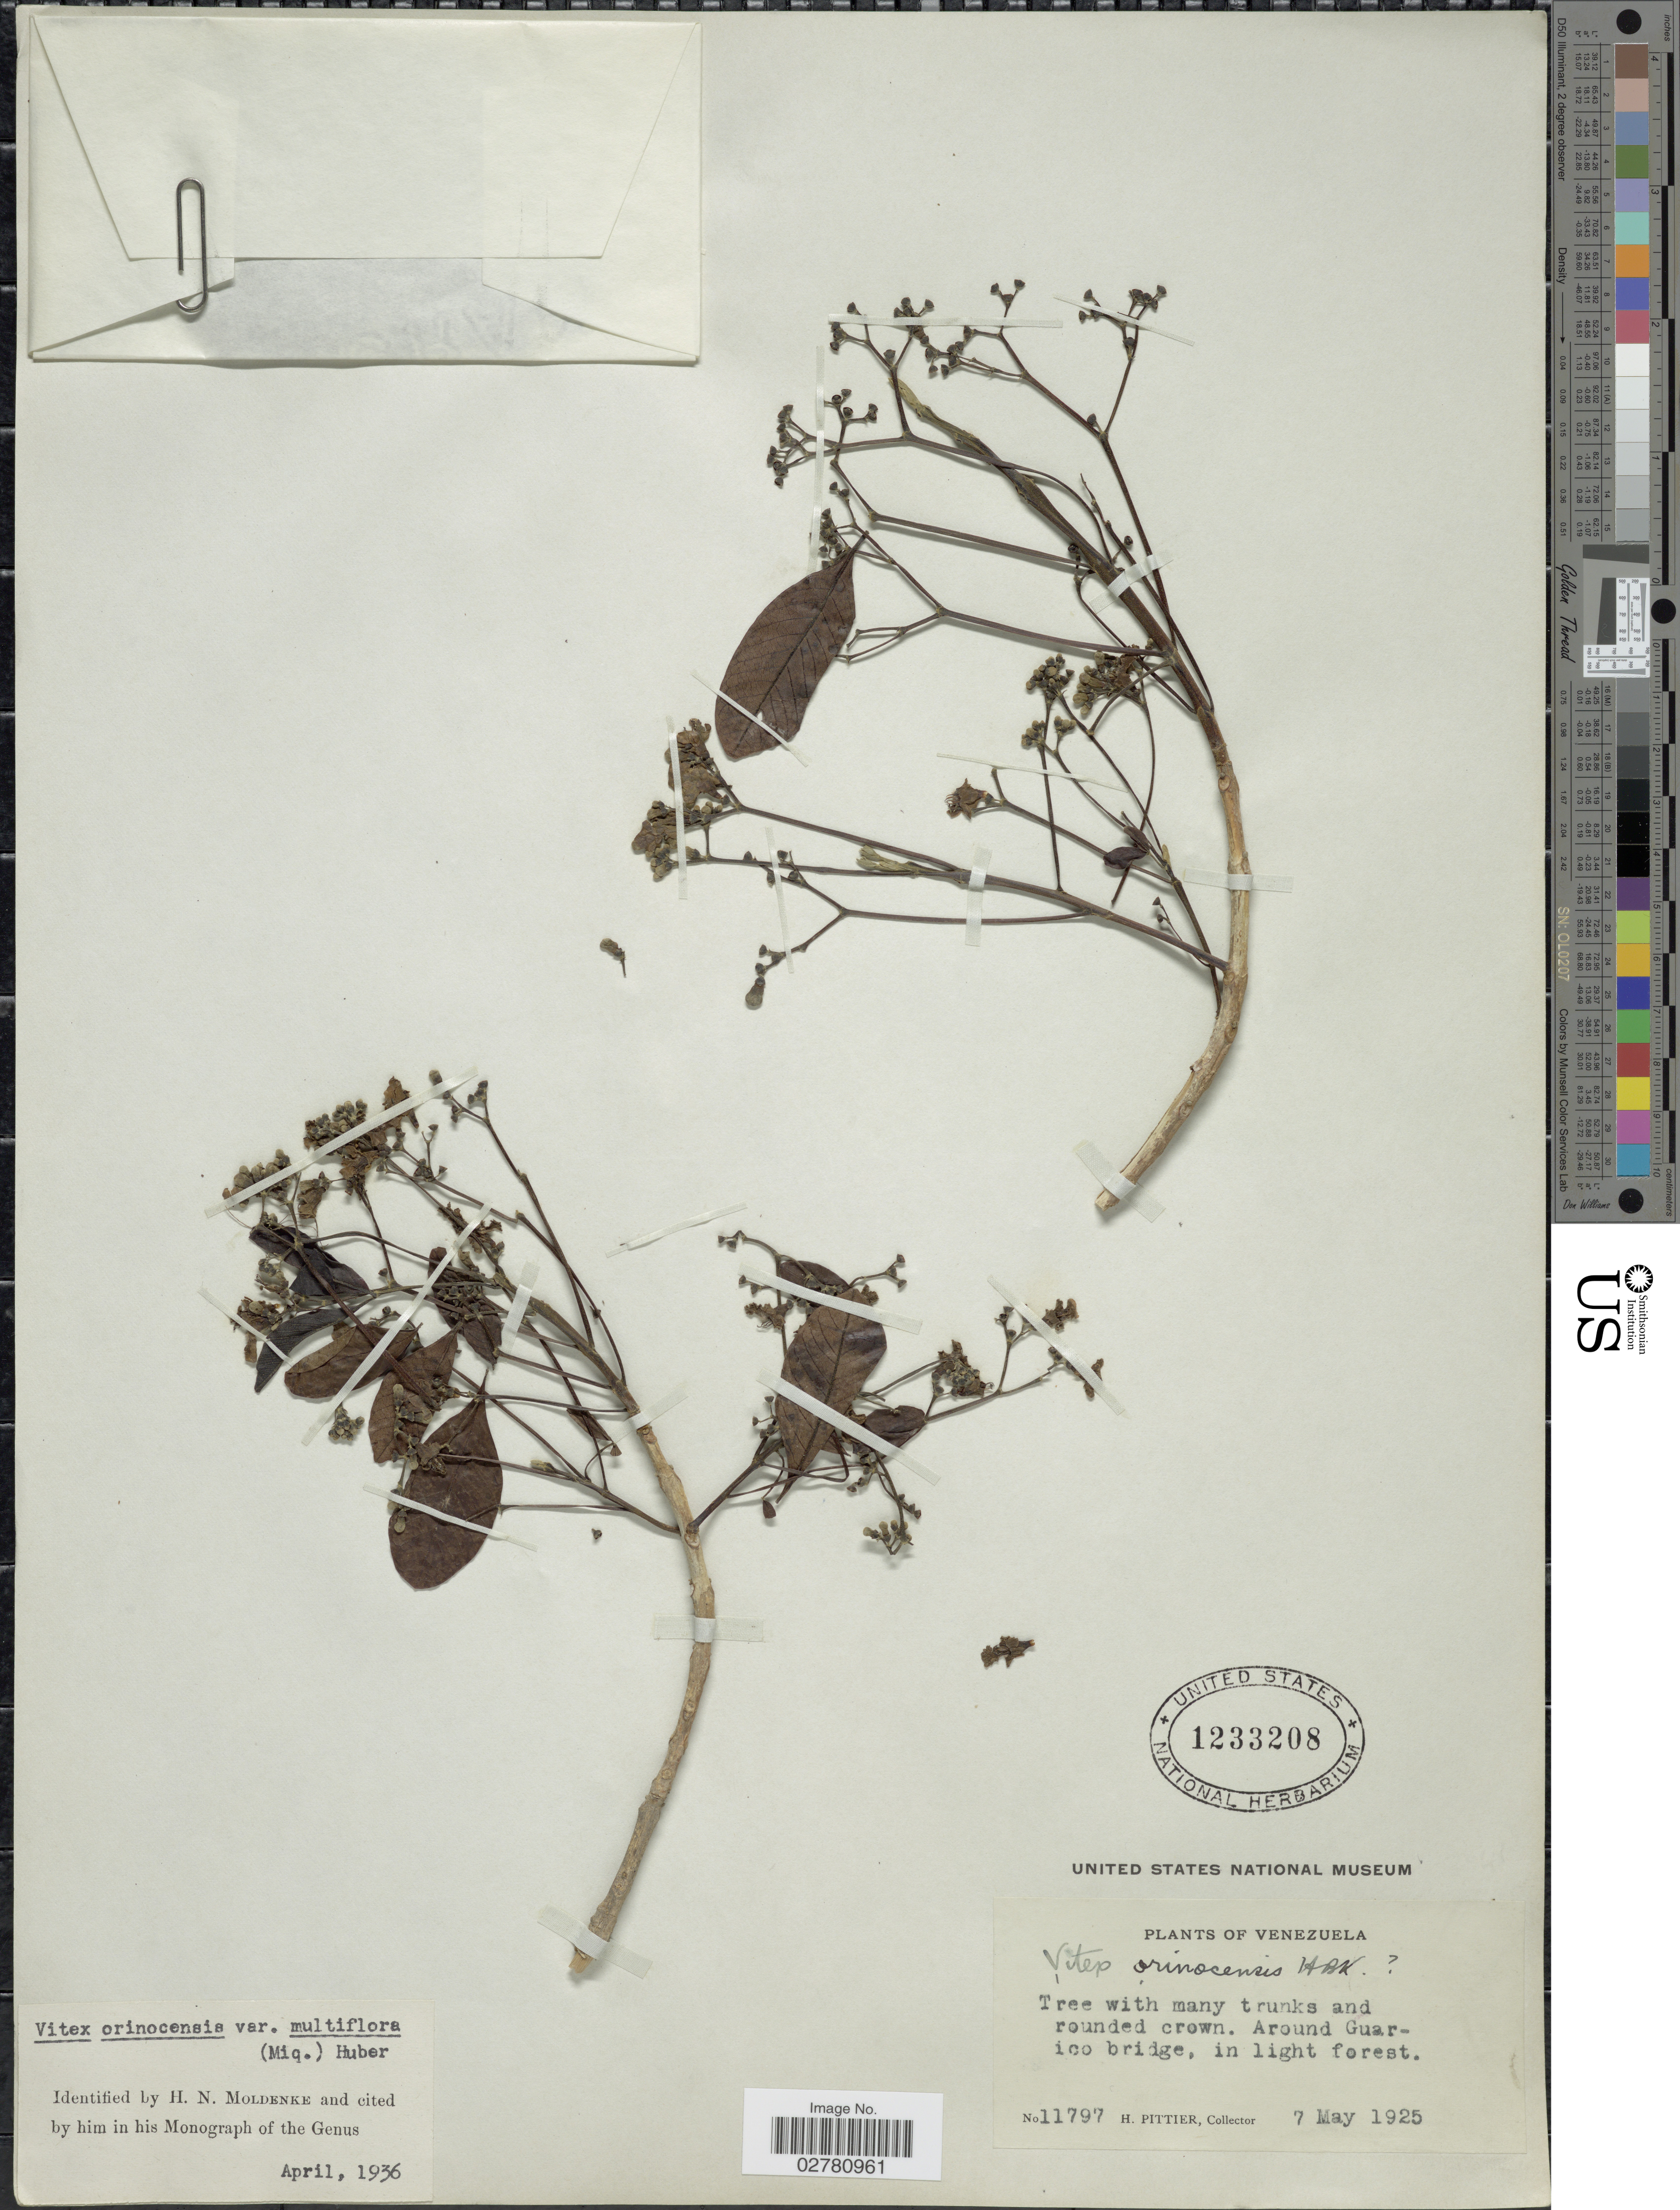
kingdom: Plantae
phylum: Tracheophyta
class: Magnoliopsida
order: Lamiales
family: Lamiaceae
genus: Vitex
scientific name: Vitex orinocensis var. multiflora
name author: (Miq.) Huber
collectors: H. F. Pittier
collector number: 11797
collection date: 1925-05-07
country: Venezuela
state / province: Guárico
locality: Around Guarico bridge, in light forest.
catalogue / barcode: US 1233208